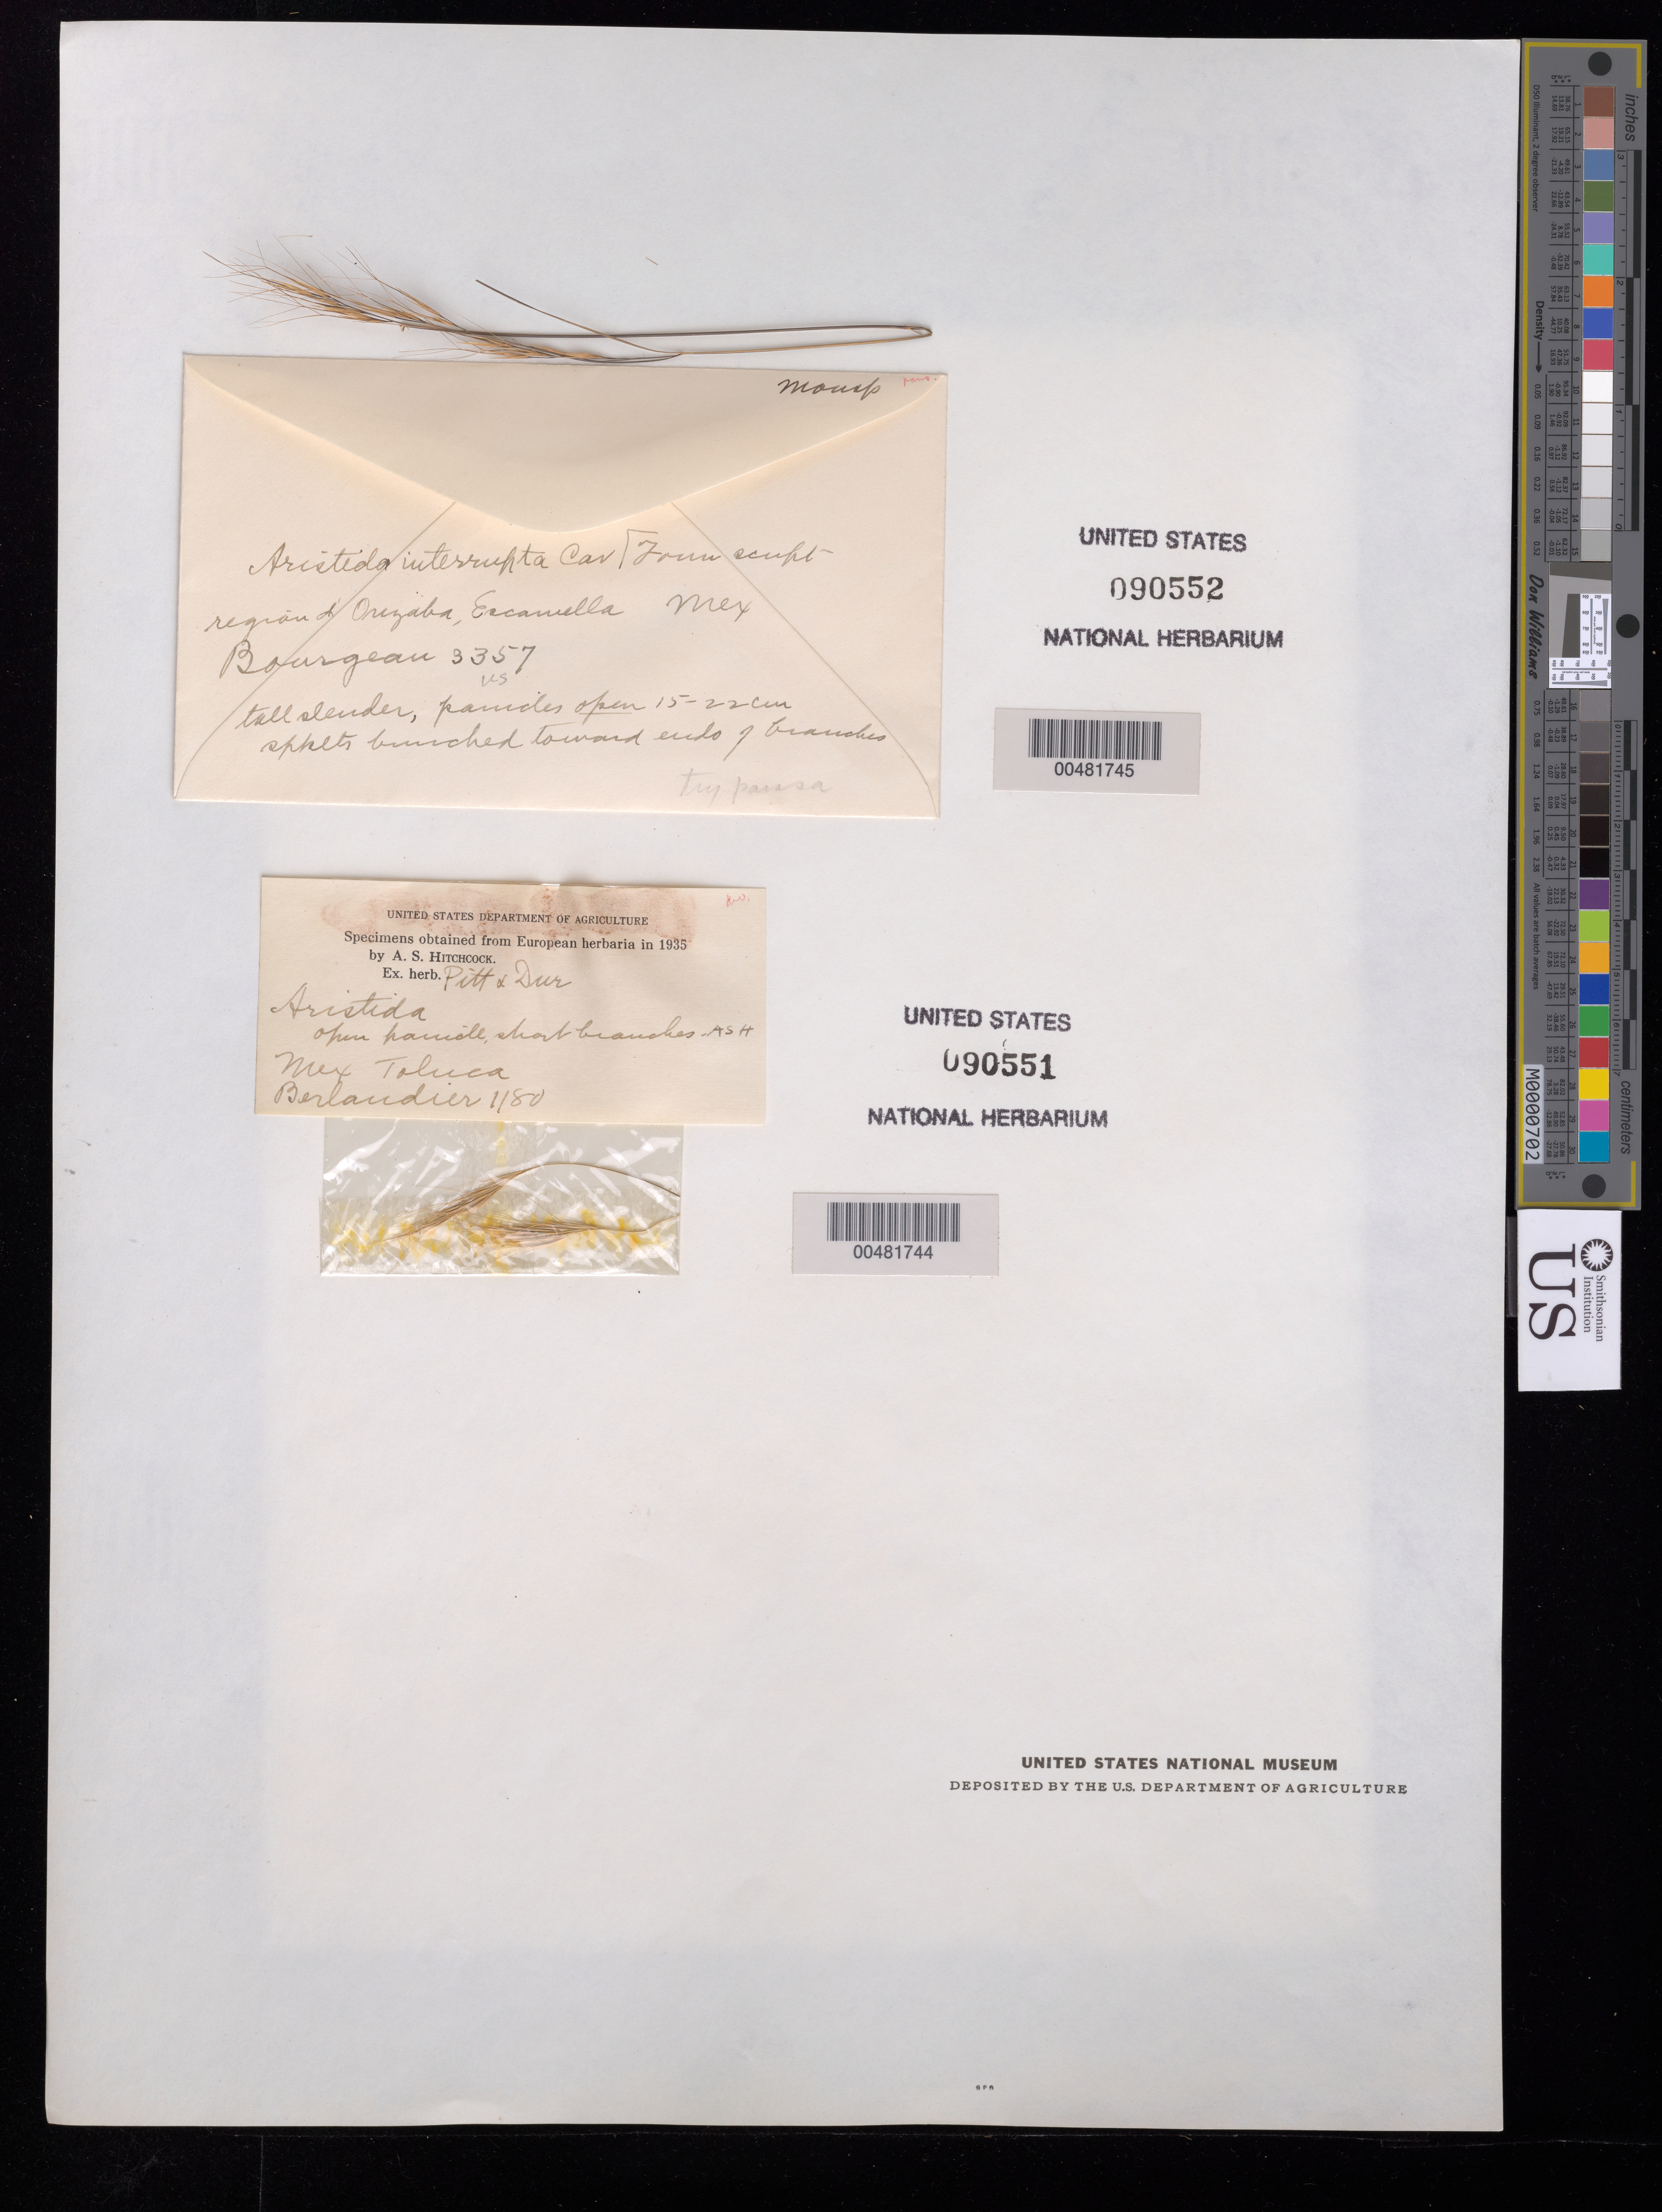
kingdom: Plantae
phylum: Tracheophyta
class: Liliopsida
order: Poales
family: Poaceae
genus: Aristida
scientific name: Aristida pansa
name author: Wooton & Standl.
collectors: J. L. Berlandier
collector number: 1180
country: Mexico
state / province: México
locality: Toluca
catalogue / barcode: US 90551